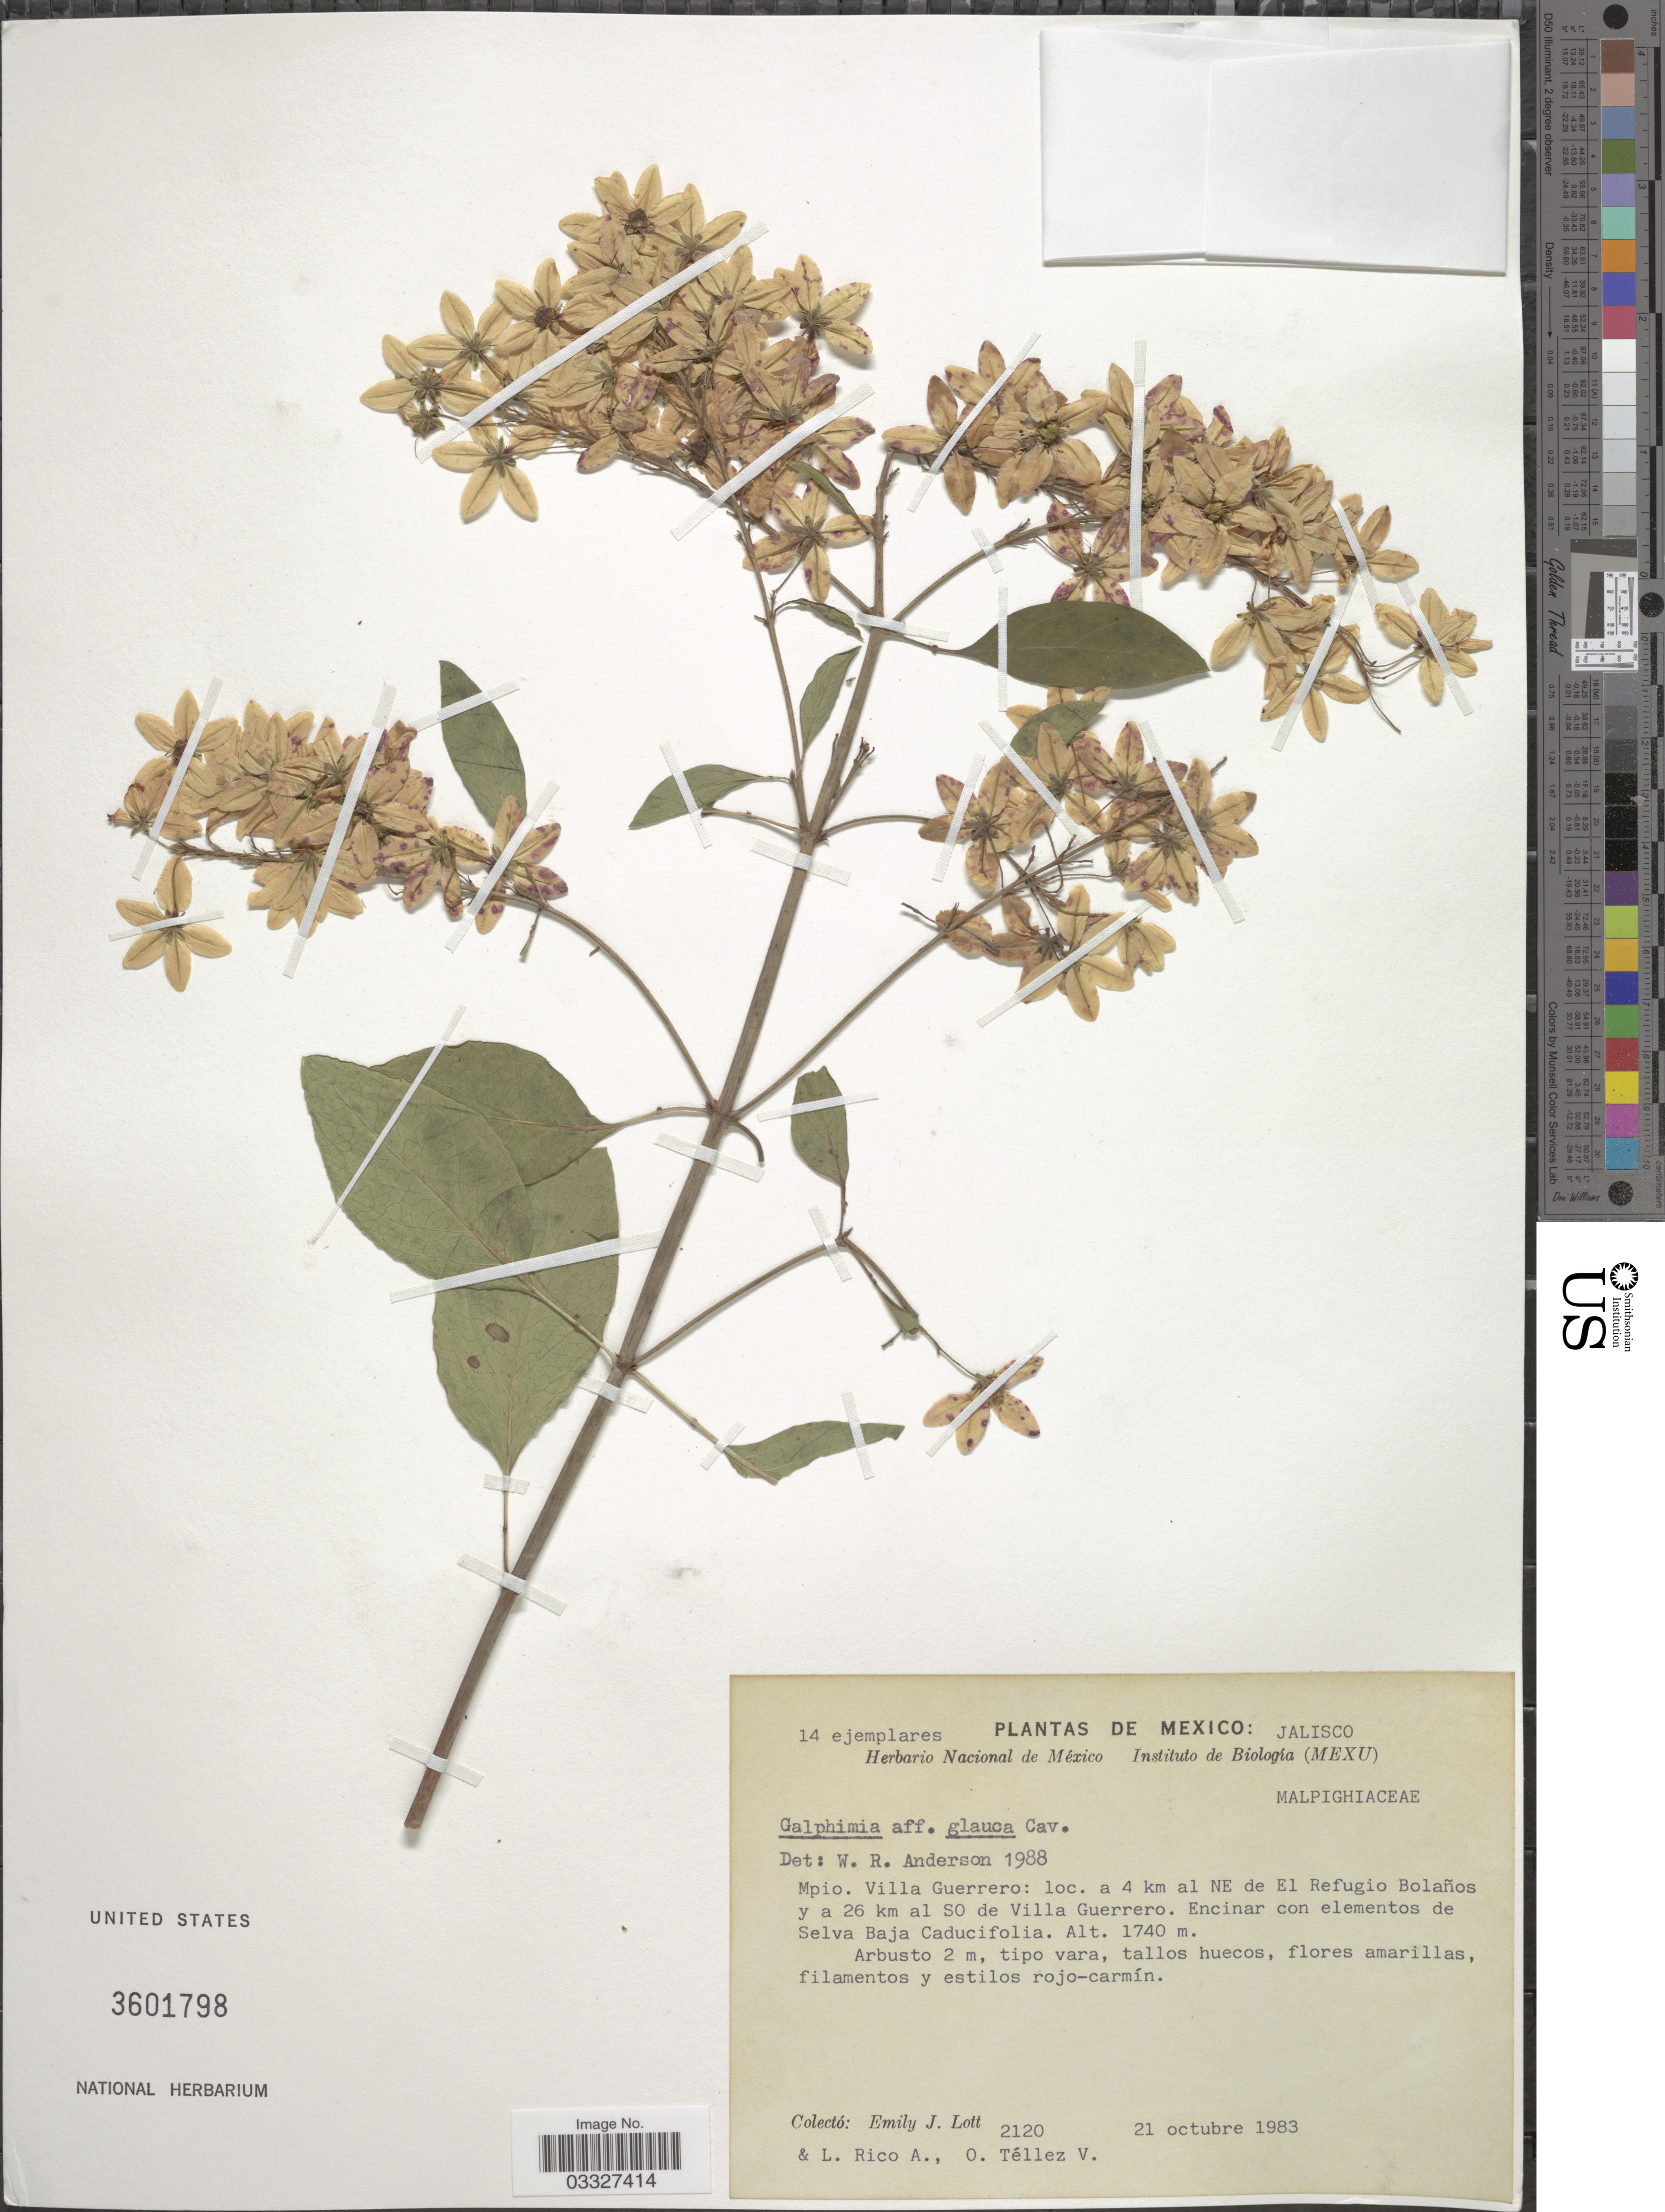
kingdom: Plantae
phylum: Tracheophyta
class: Magnoliopsida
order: Malpighiales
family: Malpighiaceae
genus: Galphimia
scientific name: Galphimia glauca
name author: Cav.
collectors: E. J. Lott, M. Rico Arce & O. Téllez V.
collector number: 2120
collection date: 1983-10-21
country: Mexico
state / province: Jalisco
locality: Mpio. Villa Guerrero: loc. a 4 km al NE de El Refugio Bolaños y a 26 km al SO de Villa Guerrero. Encinar con elementos de Selva Baja Caducifolia.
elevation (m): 1740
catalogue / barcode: US 3601798